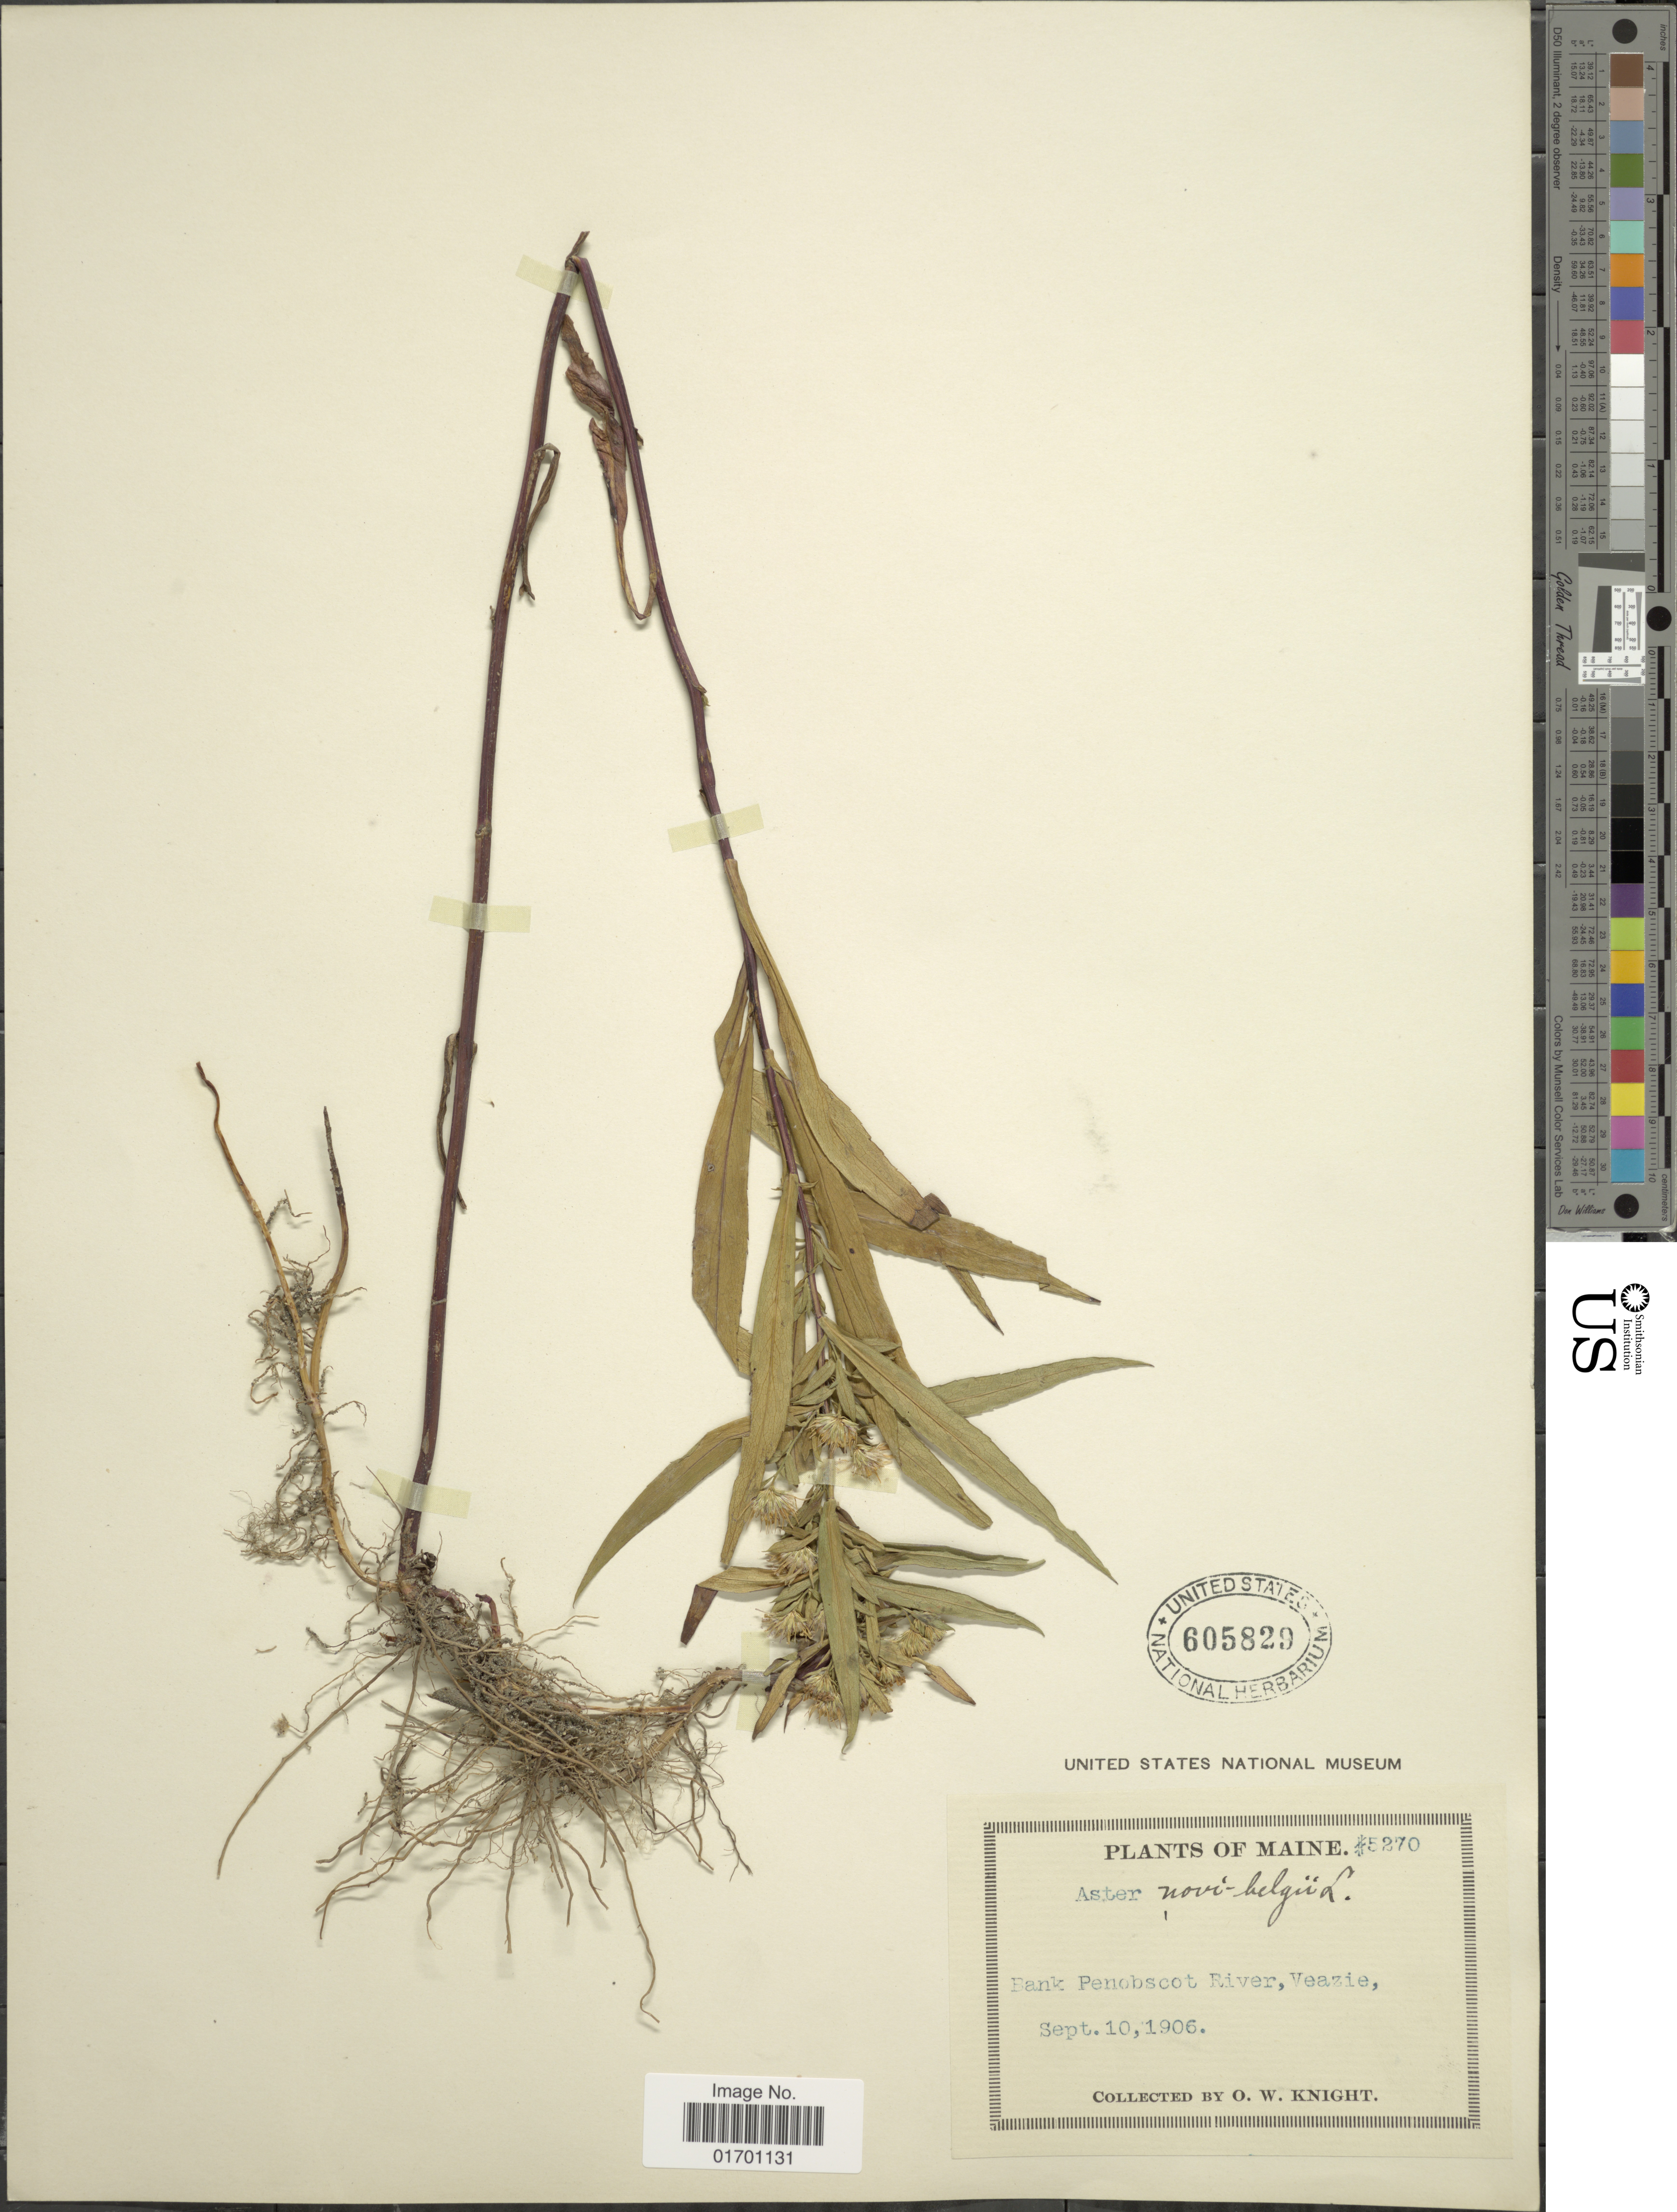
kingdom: Plantae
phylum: Tracheophyta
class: Magnoliopsida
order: Asterales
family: Asteraceae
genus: Symphyotrichum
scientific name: Symphyotrichum novi-belgii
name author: (L.) G.L. Nesom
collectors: O. Knight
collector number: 5270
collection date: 1906-09-10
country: United States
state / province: Maine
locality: Bank Penobscot River, Veazie.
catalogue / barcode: US 605829